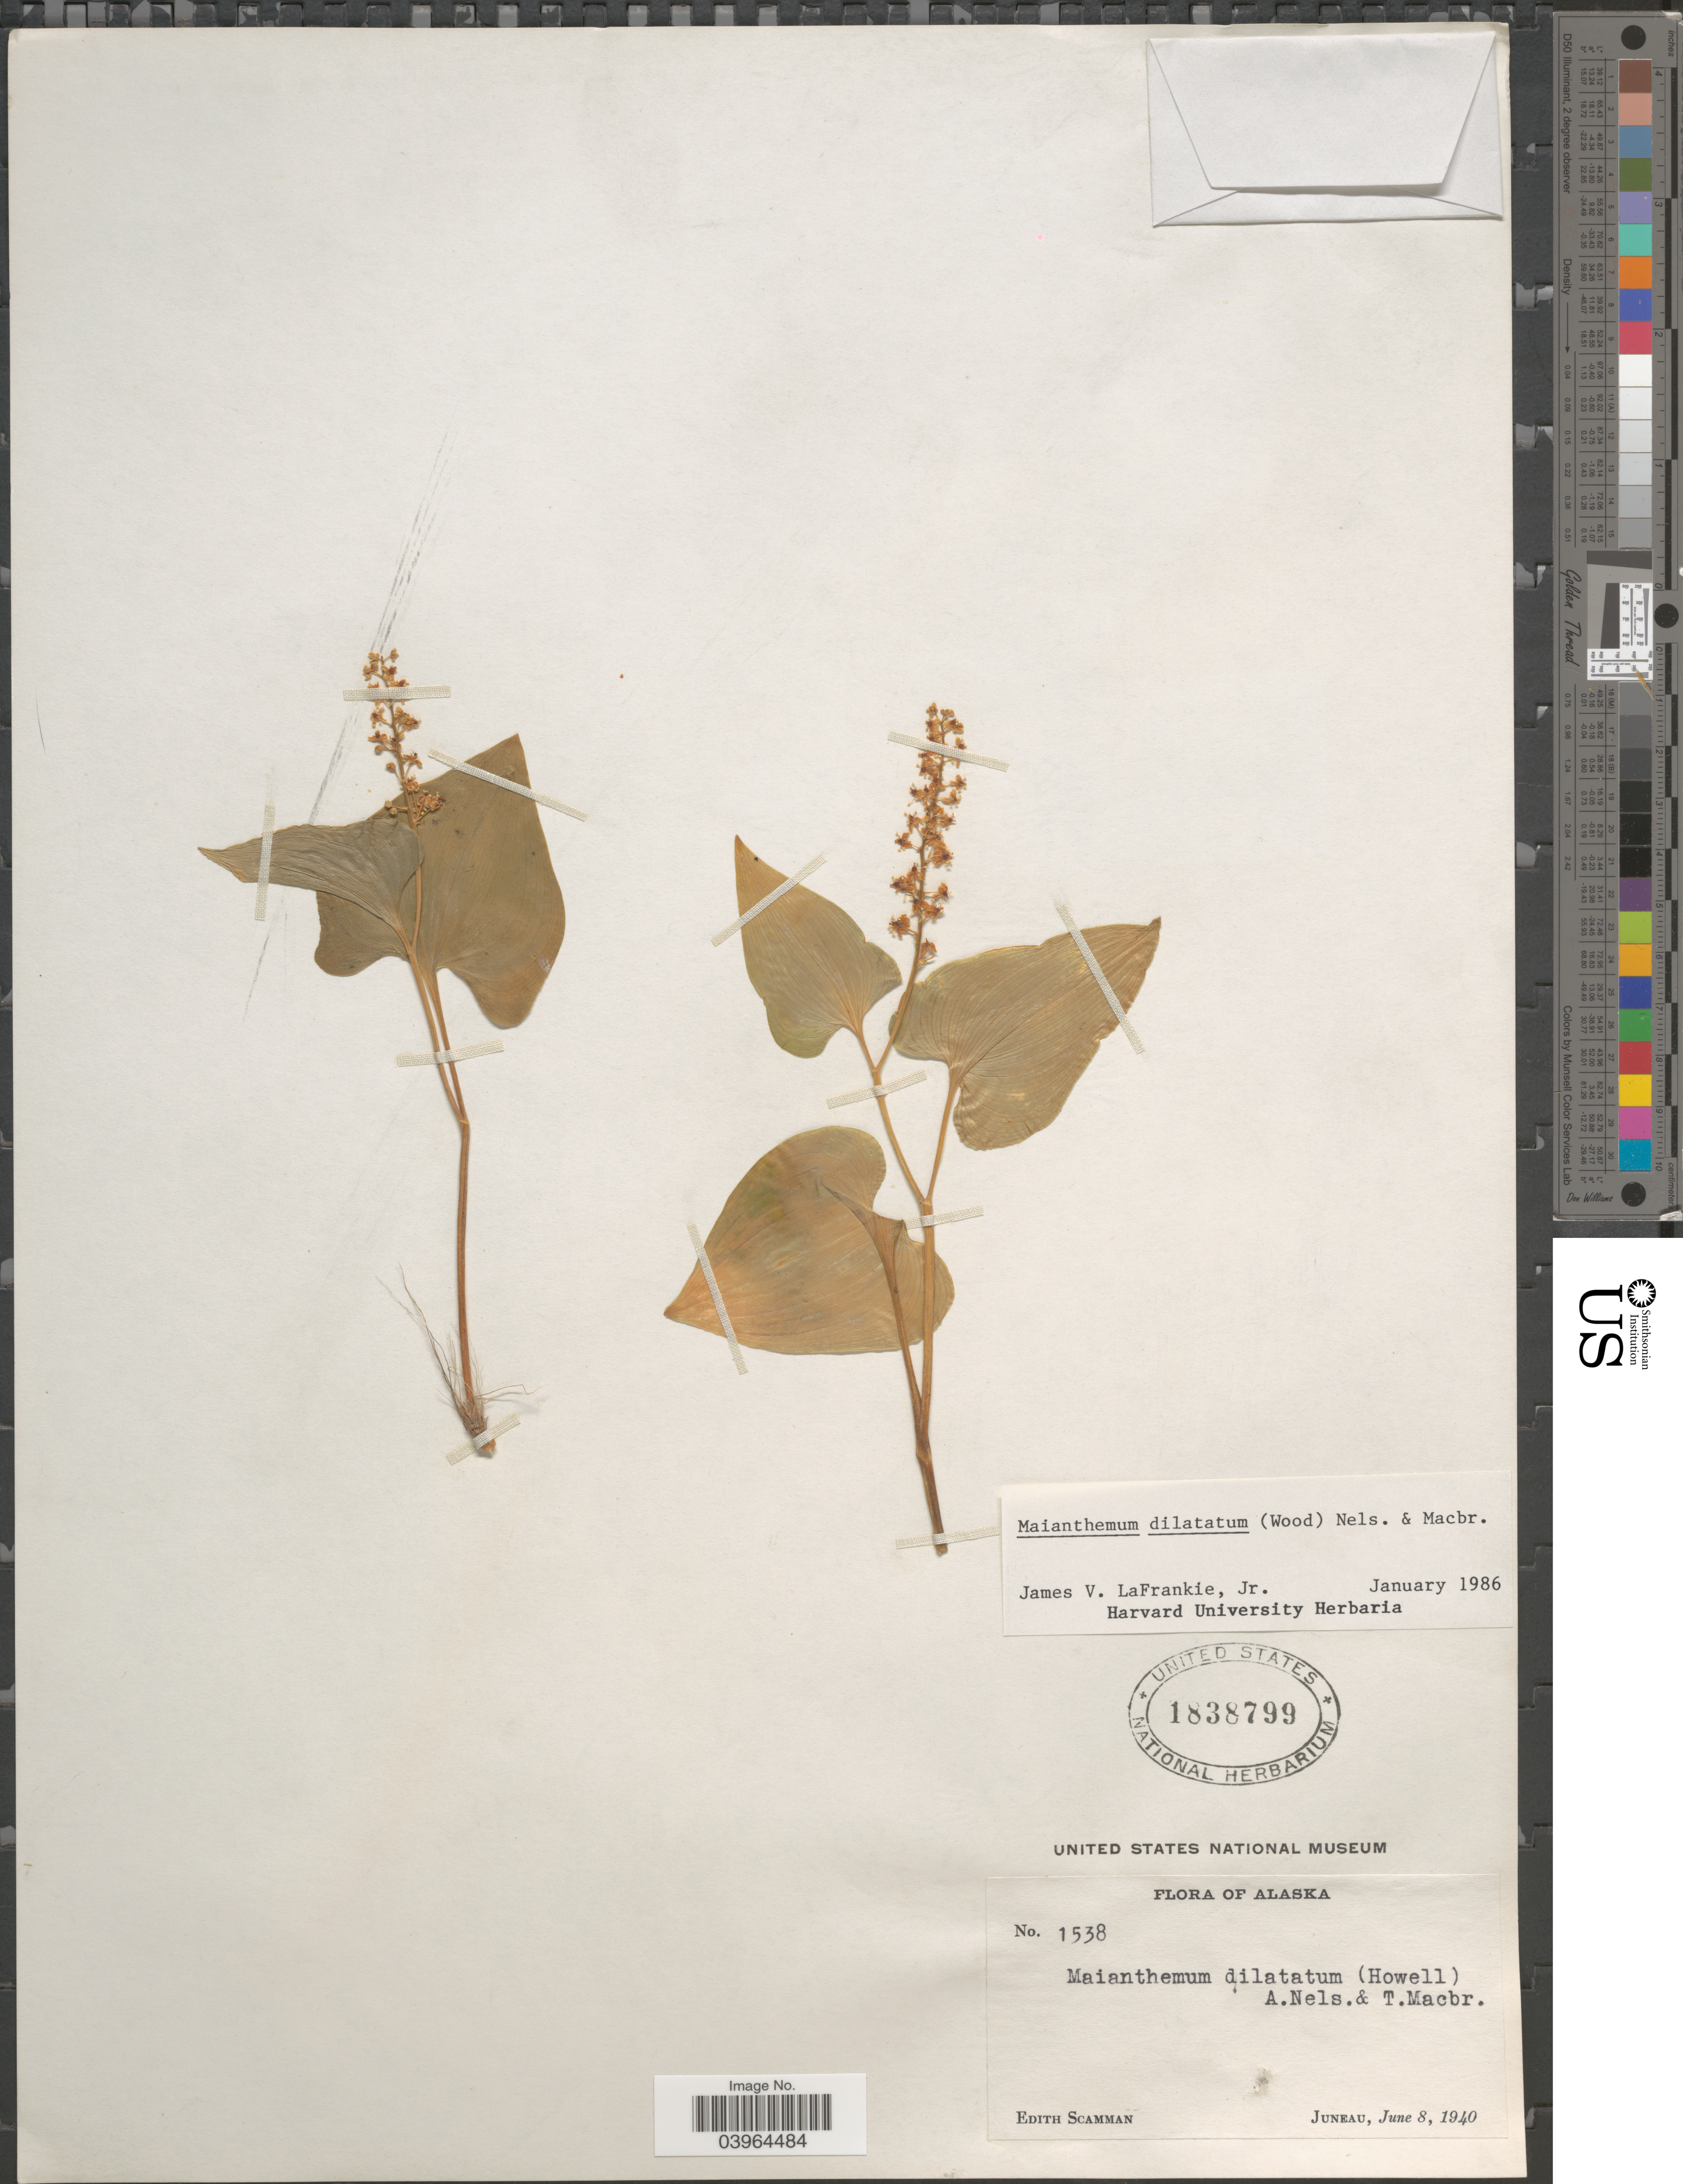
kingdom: Plantae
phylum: Tracheophyta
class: Liliopsida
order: Asparagales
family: Asparagaceae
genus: Maianthemum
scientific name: Maianthemum dilatatum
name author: (Alph. Wood) A. Nelson & J.F. Macbr.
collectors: E. Scamman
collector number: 1538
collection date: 1940-06-08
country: United States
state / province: Alaska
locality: Juneau.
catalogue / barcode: US 1838799